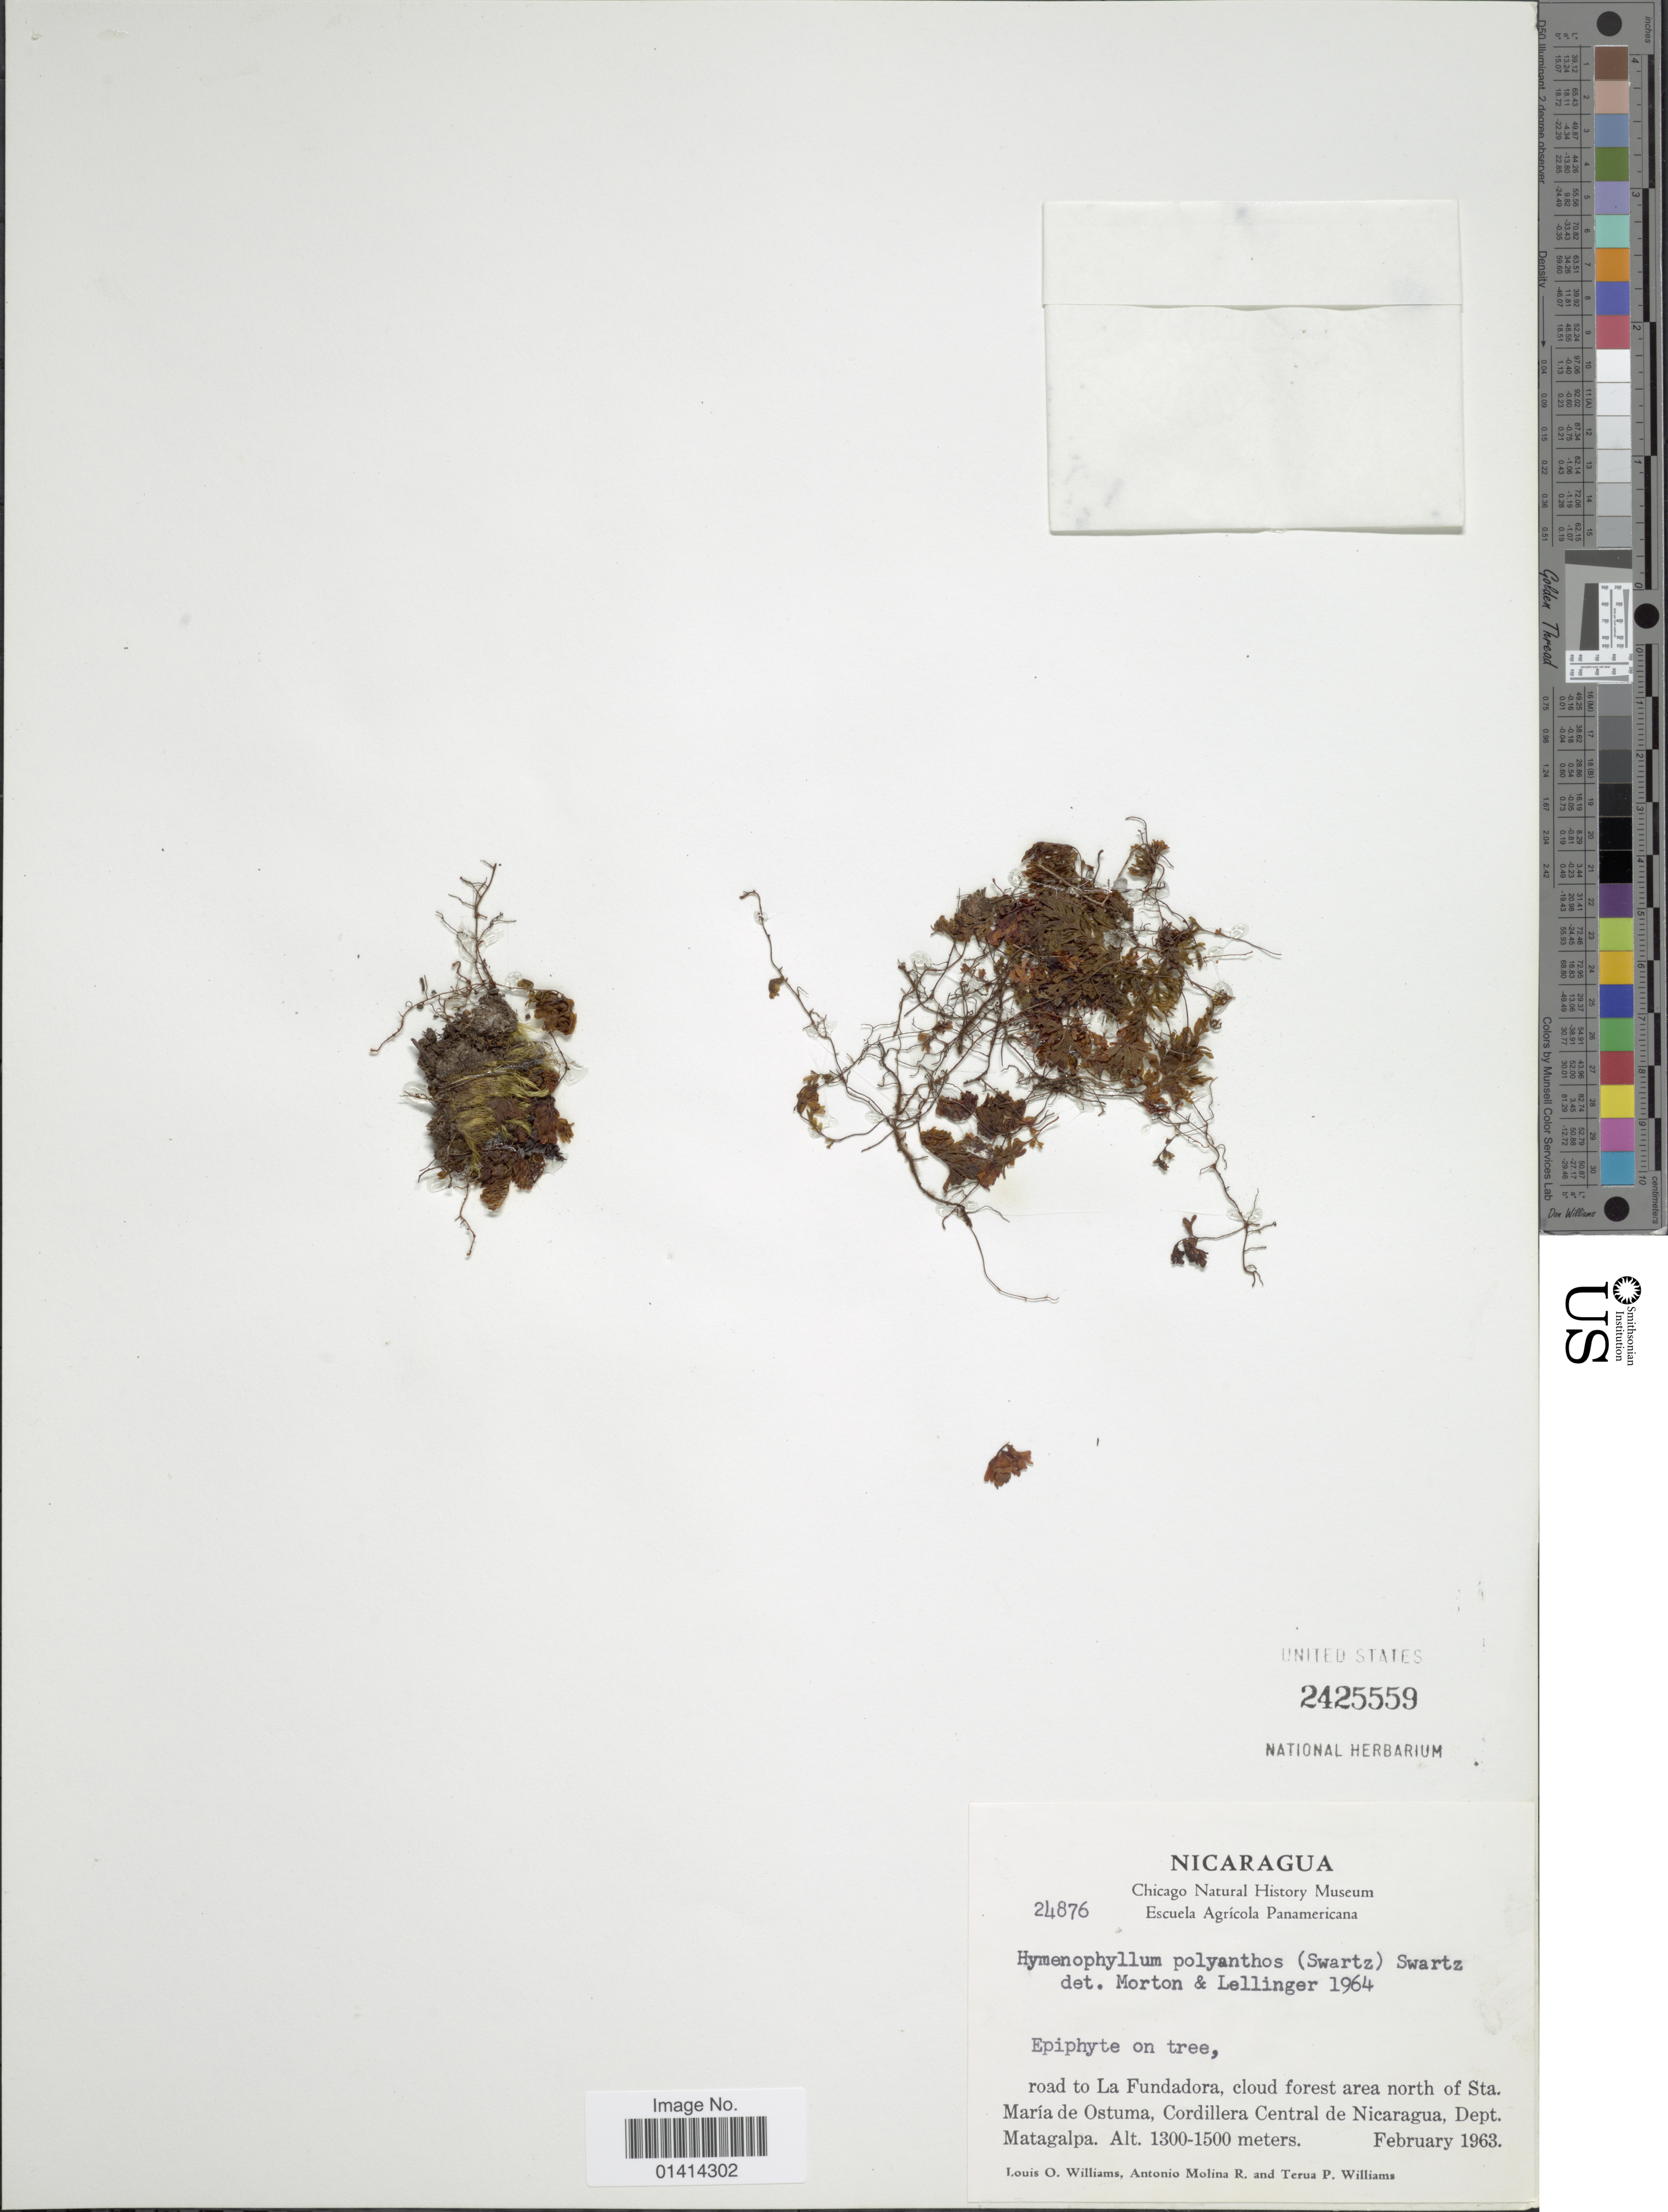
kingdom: Plantae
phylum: Tracheophyta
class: Polypodiopsida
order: Hymenophyllales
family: Hymenophyllaceae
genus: Hymenophyllum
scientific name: Hymenophyllum polyanthos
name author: (Sw.) Sw.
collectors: L. O. Williams, A. Molina R. & T. P. Williams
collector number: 24876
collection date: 1963-02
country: Nicaragua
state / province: Matagalpa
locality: Road to La Fundadore, cloud forest area north of Sta Maria de Ostuma, Cordillera Central de Nicaragua, Dept Matagalpa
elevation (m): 1300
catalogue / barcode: US 2425559